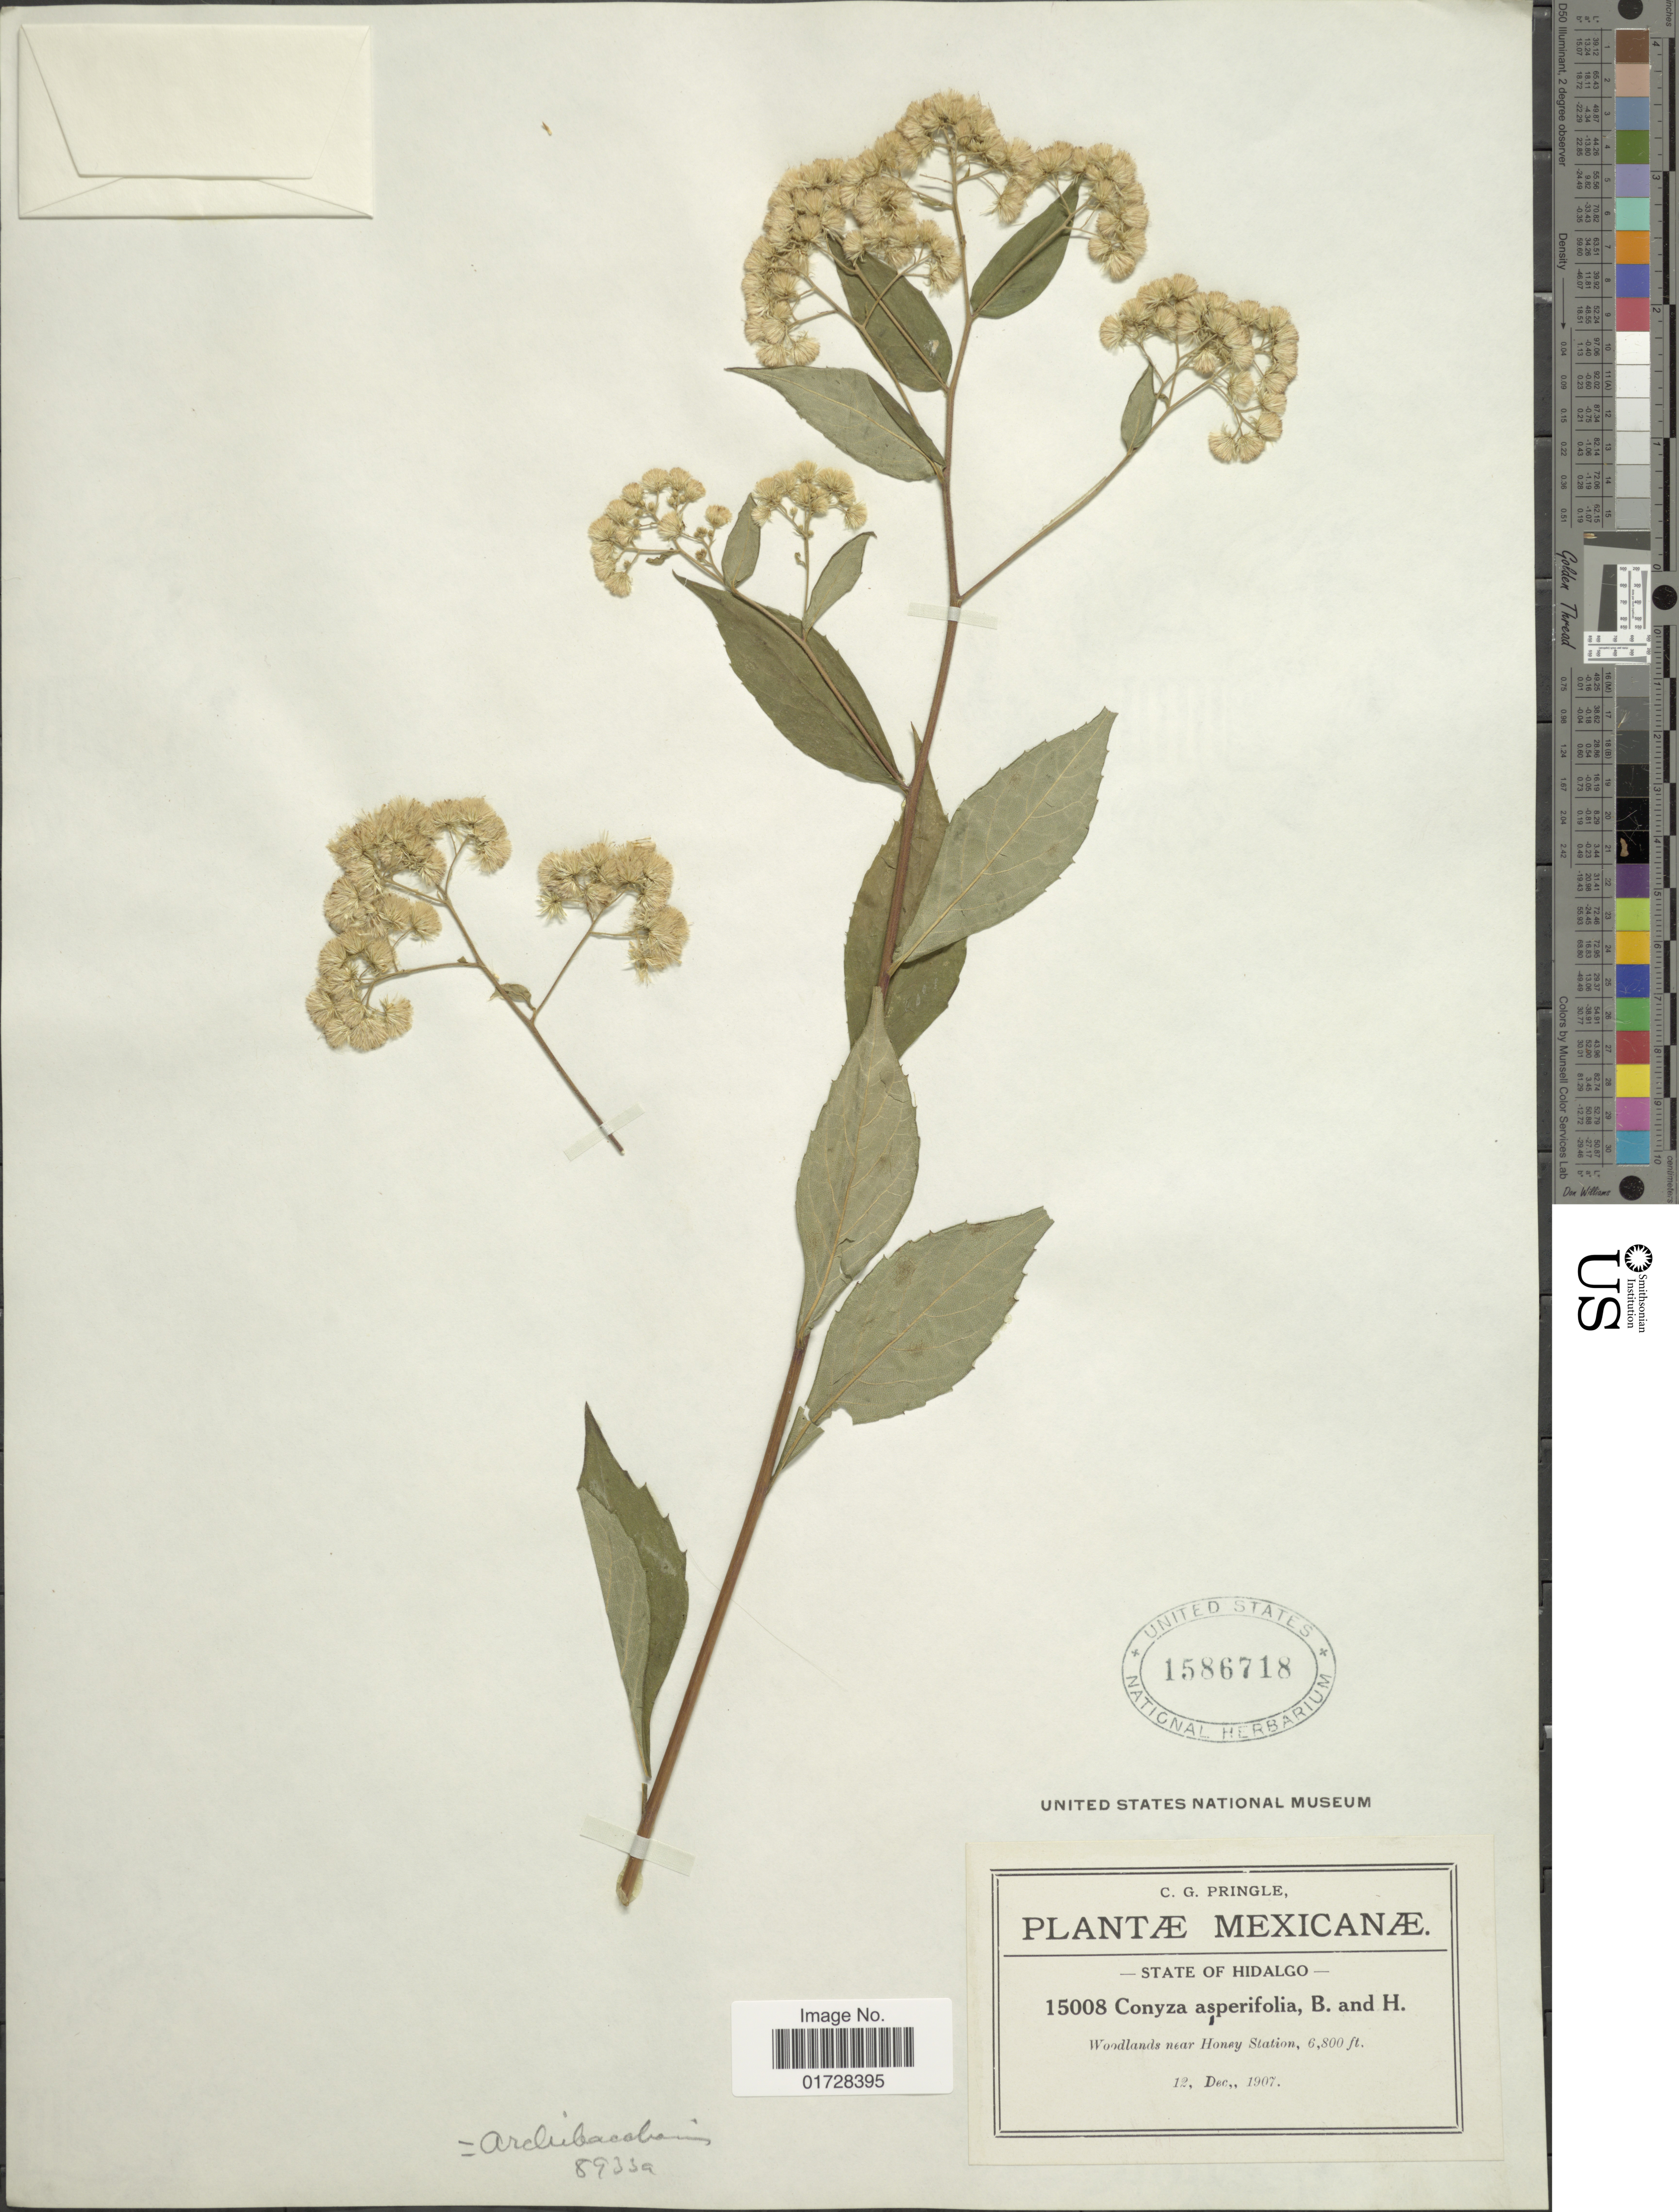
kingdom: Plantae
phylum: Tracheophyta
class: Magnoliopsida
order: Asterales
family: Asteraceae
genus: Archibaccharis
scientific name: Archibaccharis asperifolia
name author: (Benth.) S.F. Blake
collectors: C. G. Pringle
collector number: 15008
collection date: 1907-12-12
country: Mexico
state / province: Hidalgo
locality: Woodlands near Honey Station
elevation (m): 2073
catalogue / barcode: US 1586718